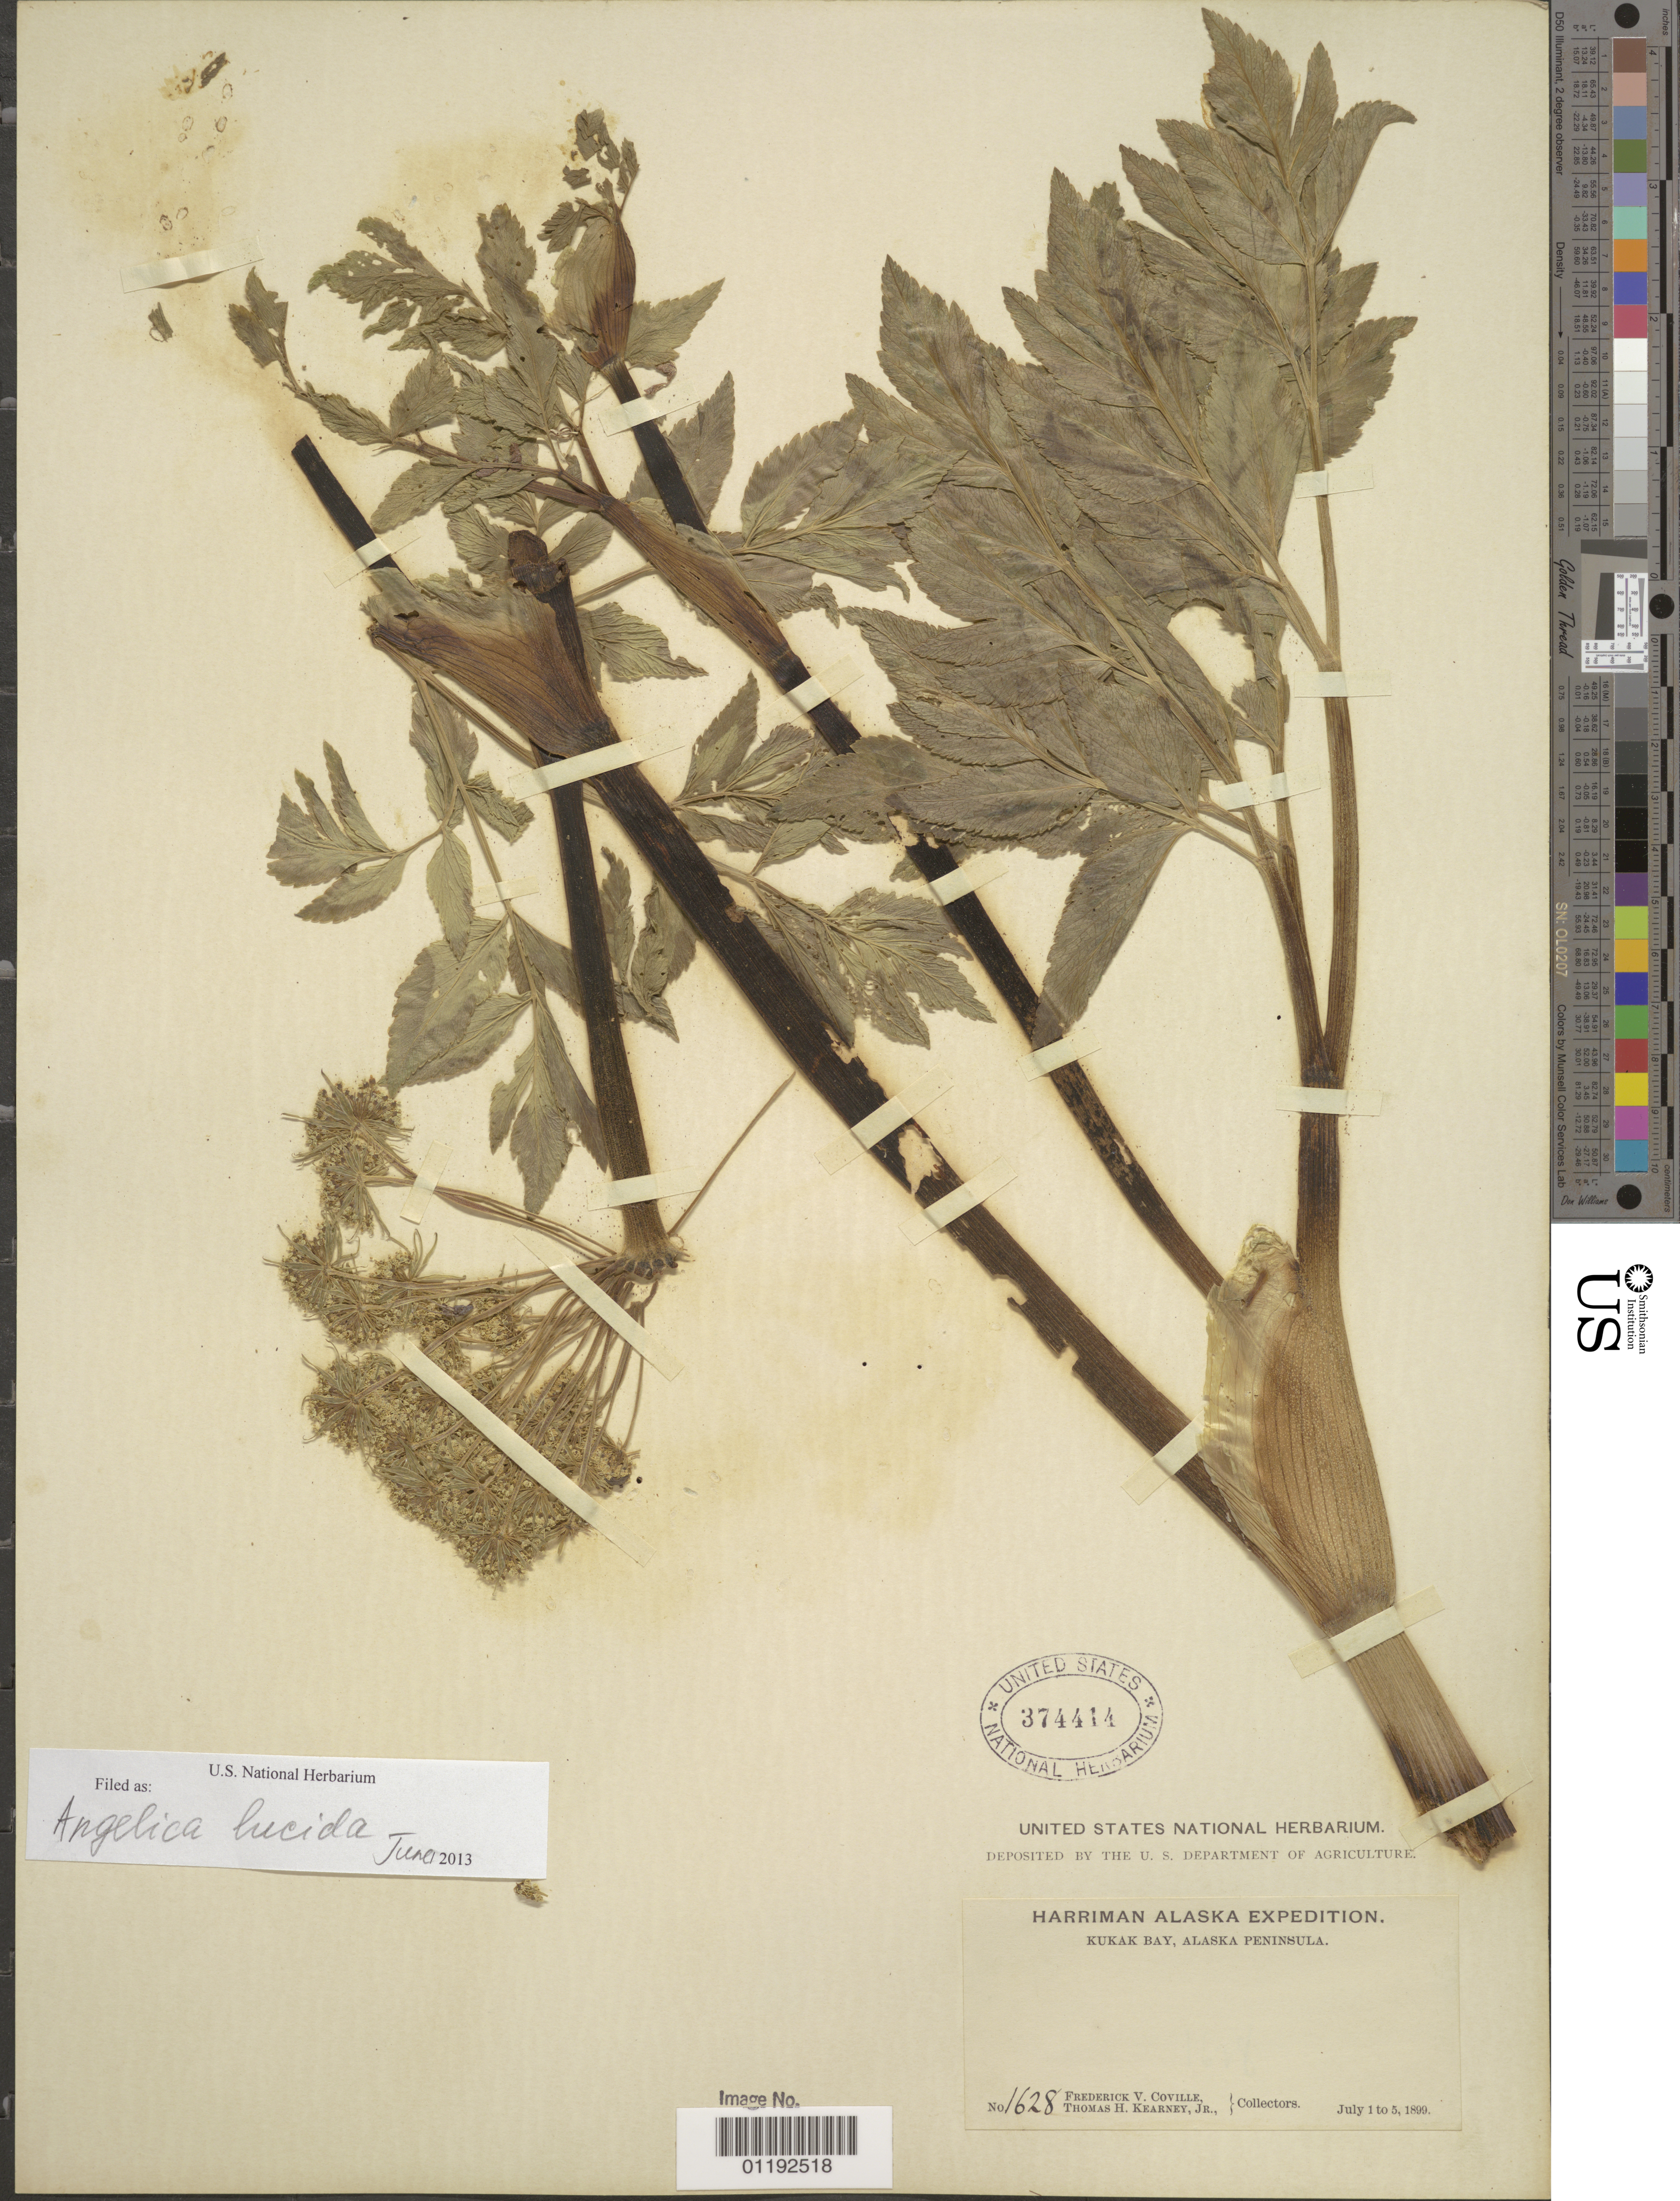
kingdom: Plantae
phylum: Tracheophyta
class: Magnoliopsida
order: Apiales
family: Apiaceae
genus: Angelica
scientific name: Angelica lucida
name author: L.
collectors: F. V. Coville & T. H. Kearney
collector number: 1628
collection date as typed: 01 Jul 1899 to 05 Jul 1899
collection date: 1899-07-01/1899-07-05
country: United States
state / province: Alaska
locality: Kukak Bay, Alaska Peninsula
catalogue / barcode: US 374414